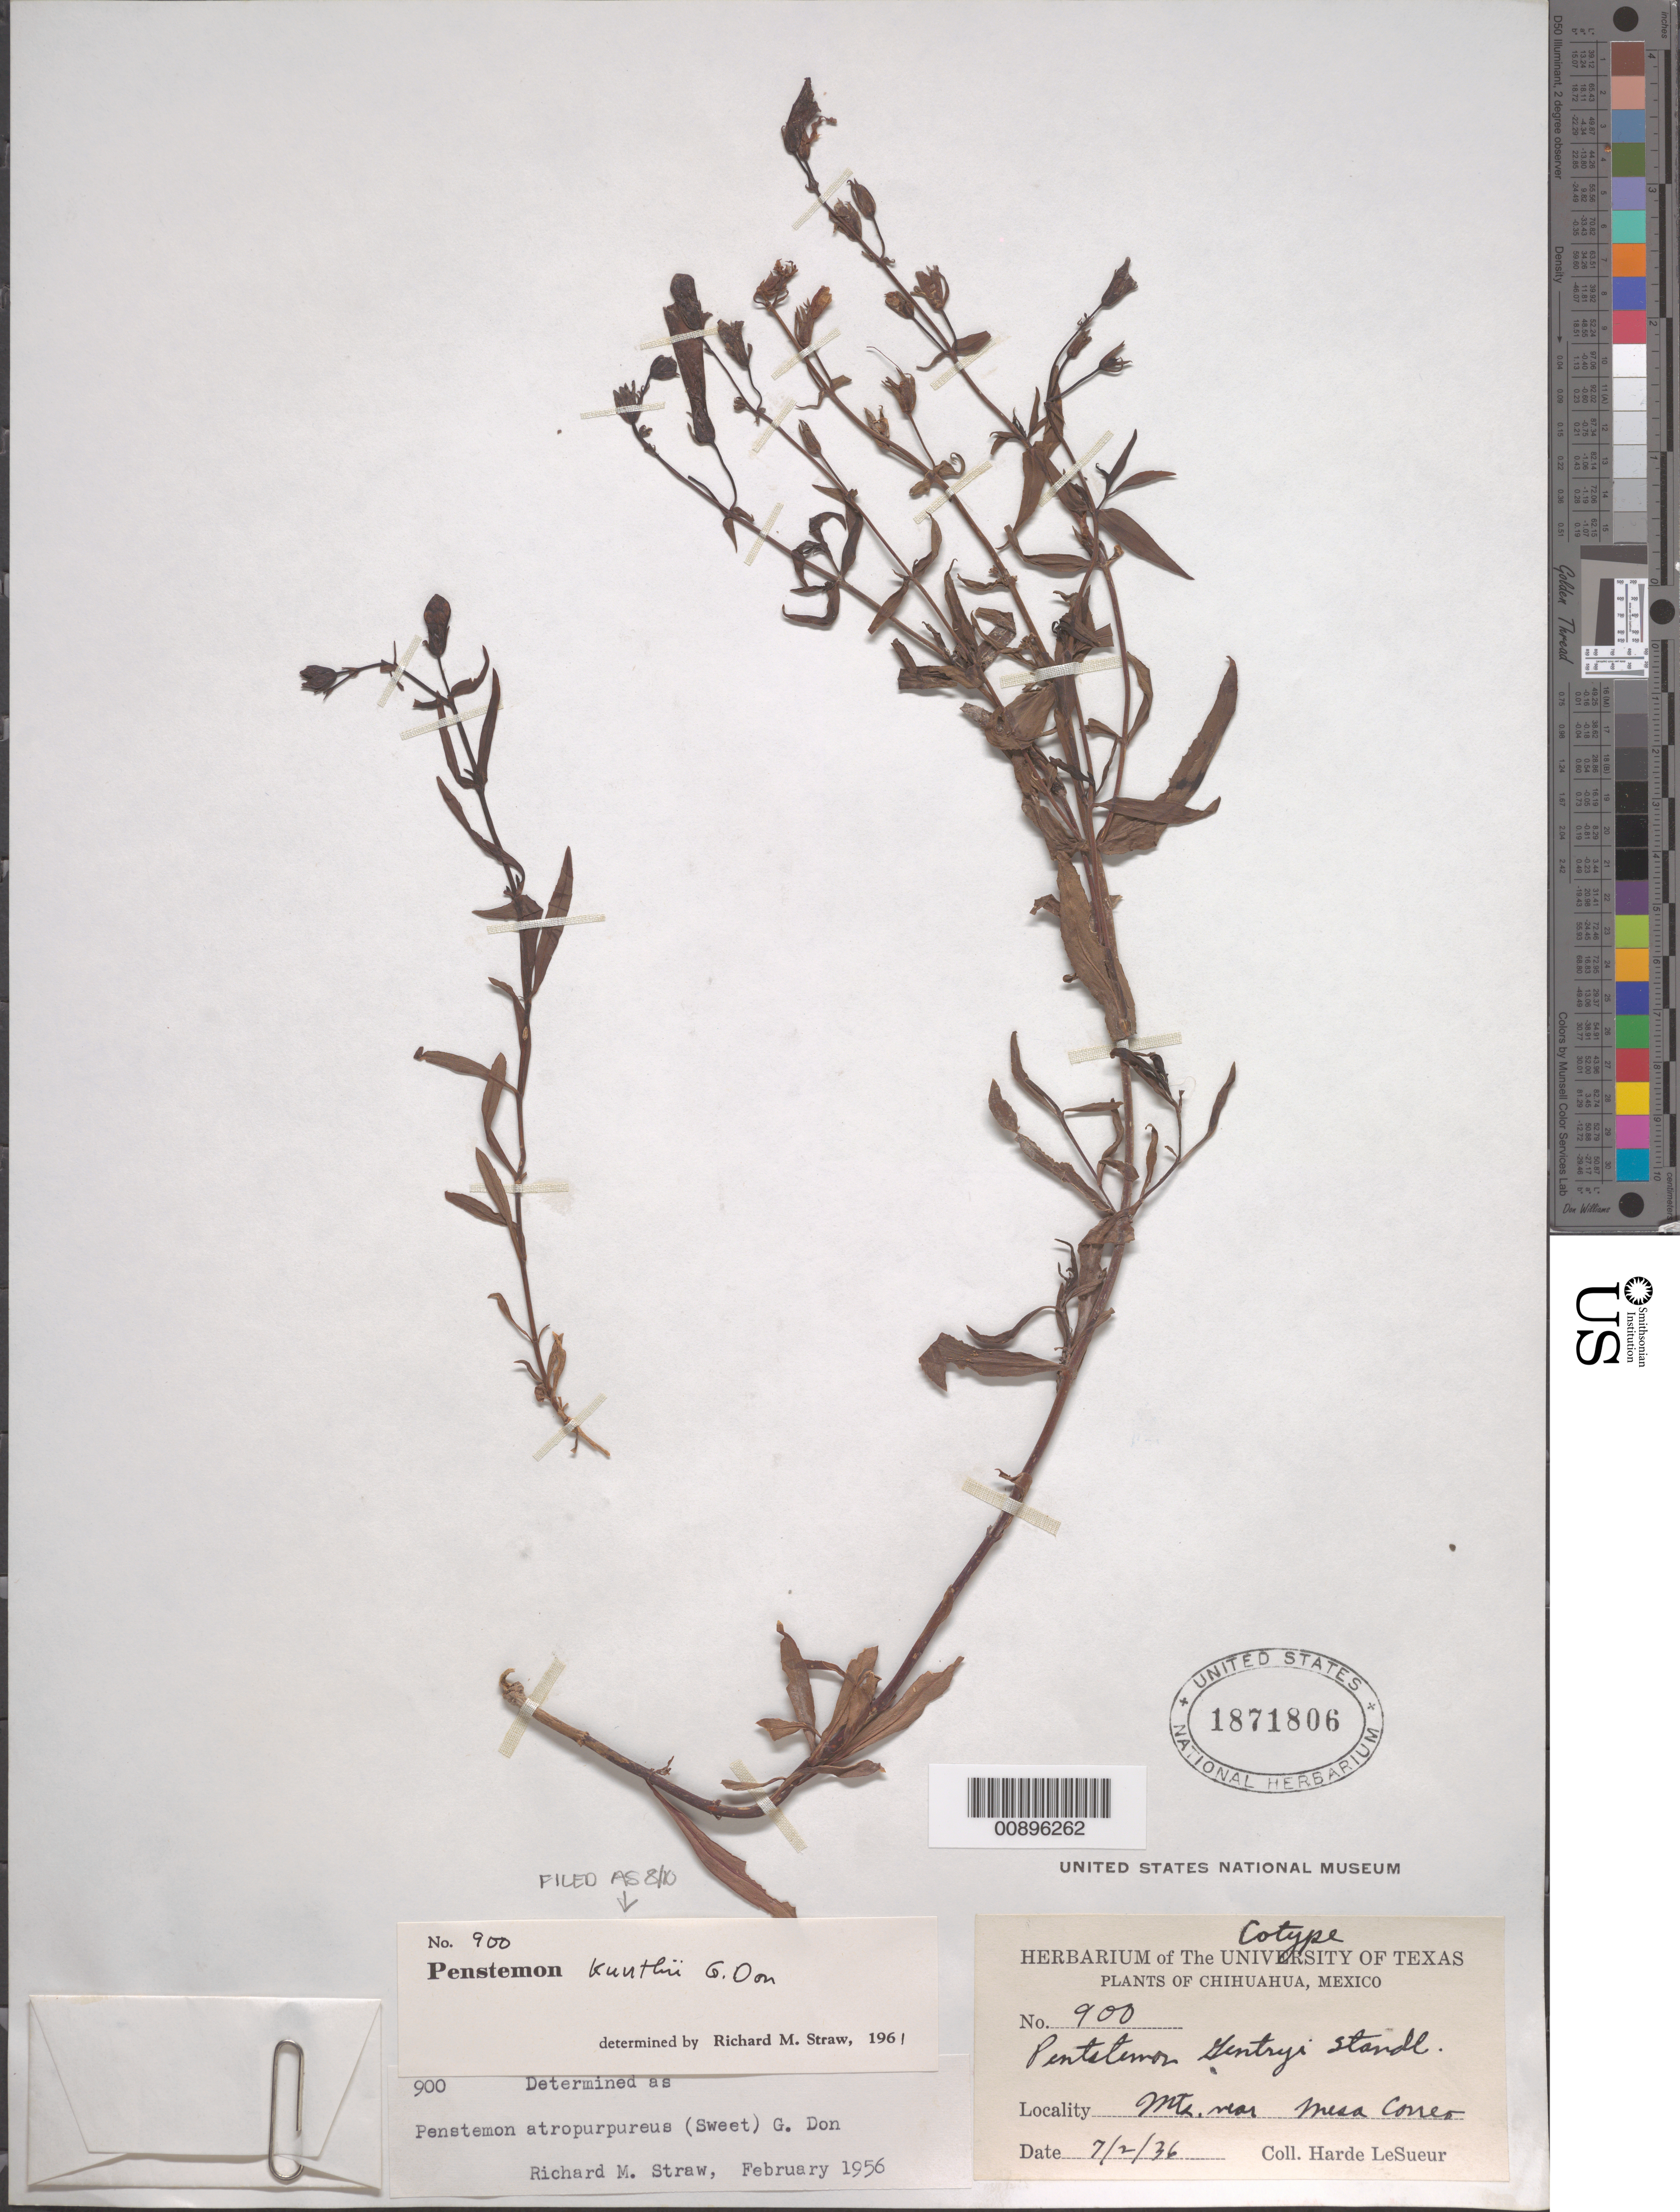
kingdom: Plantae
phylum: Tracheophyta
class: Magnoliopsida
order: Lamiales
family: Plantaginaceae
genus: Penstemon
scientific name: Penstemon kunthii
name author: G. Don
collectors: D. H. LeSueur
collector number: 900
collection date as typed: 02 Jul 1936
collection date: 1936-07-02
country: Mexico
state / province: Chihuahua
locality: Mts. near Mesa Correo.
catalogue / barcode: US 1871806